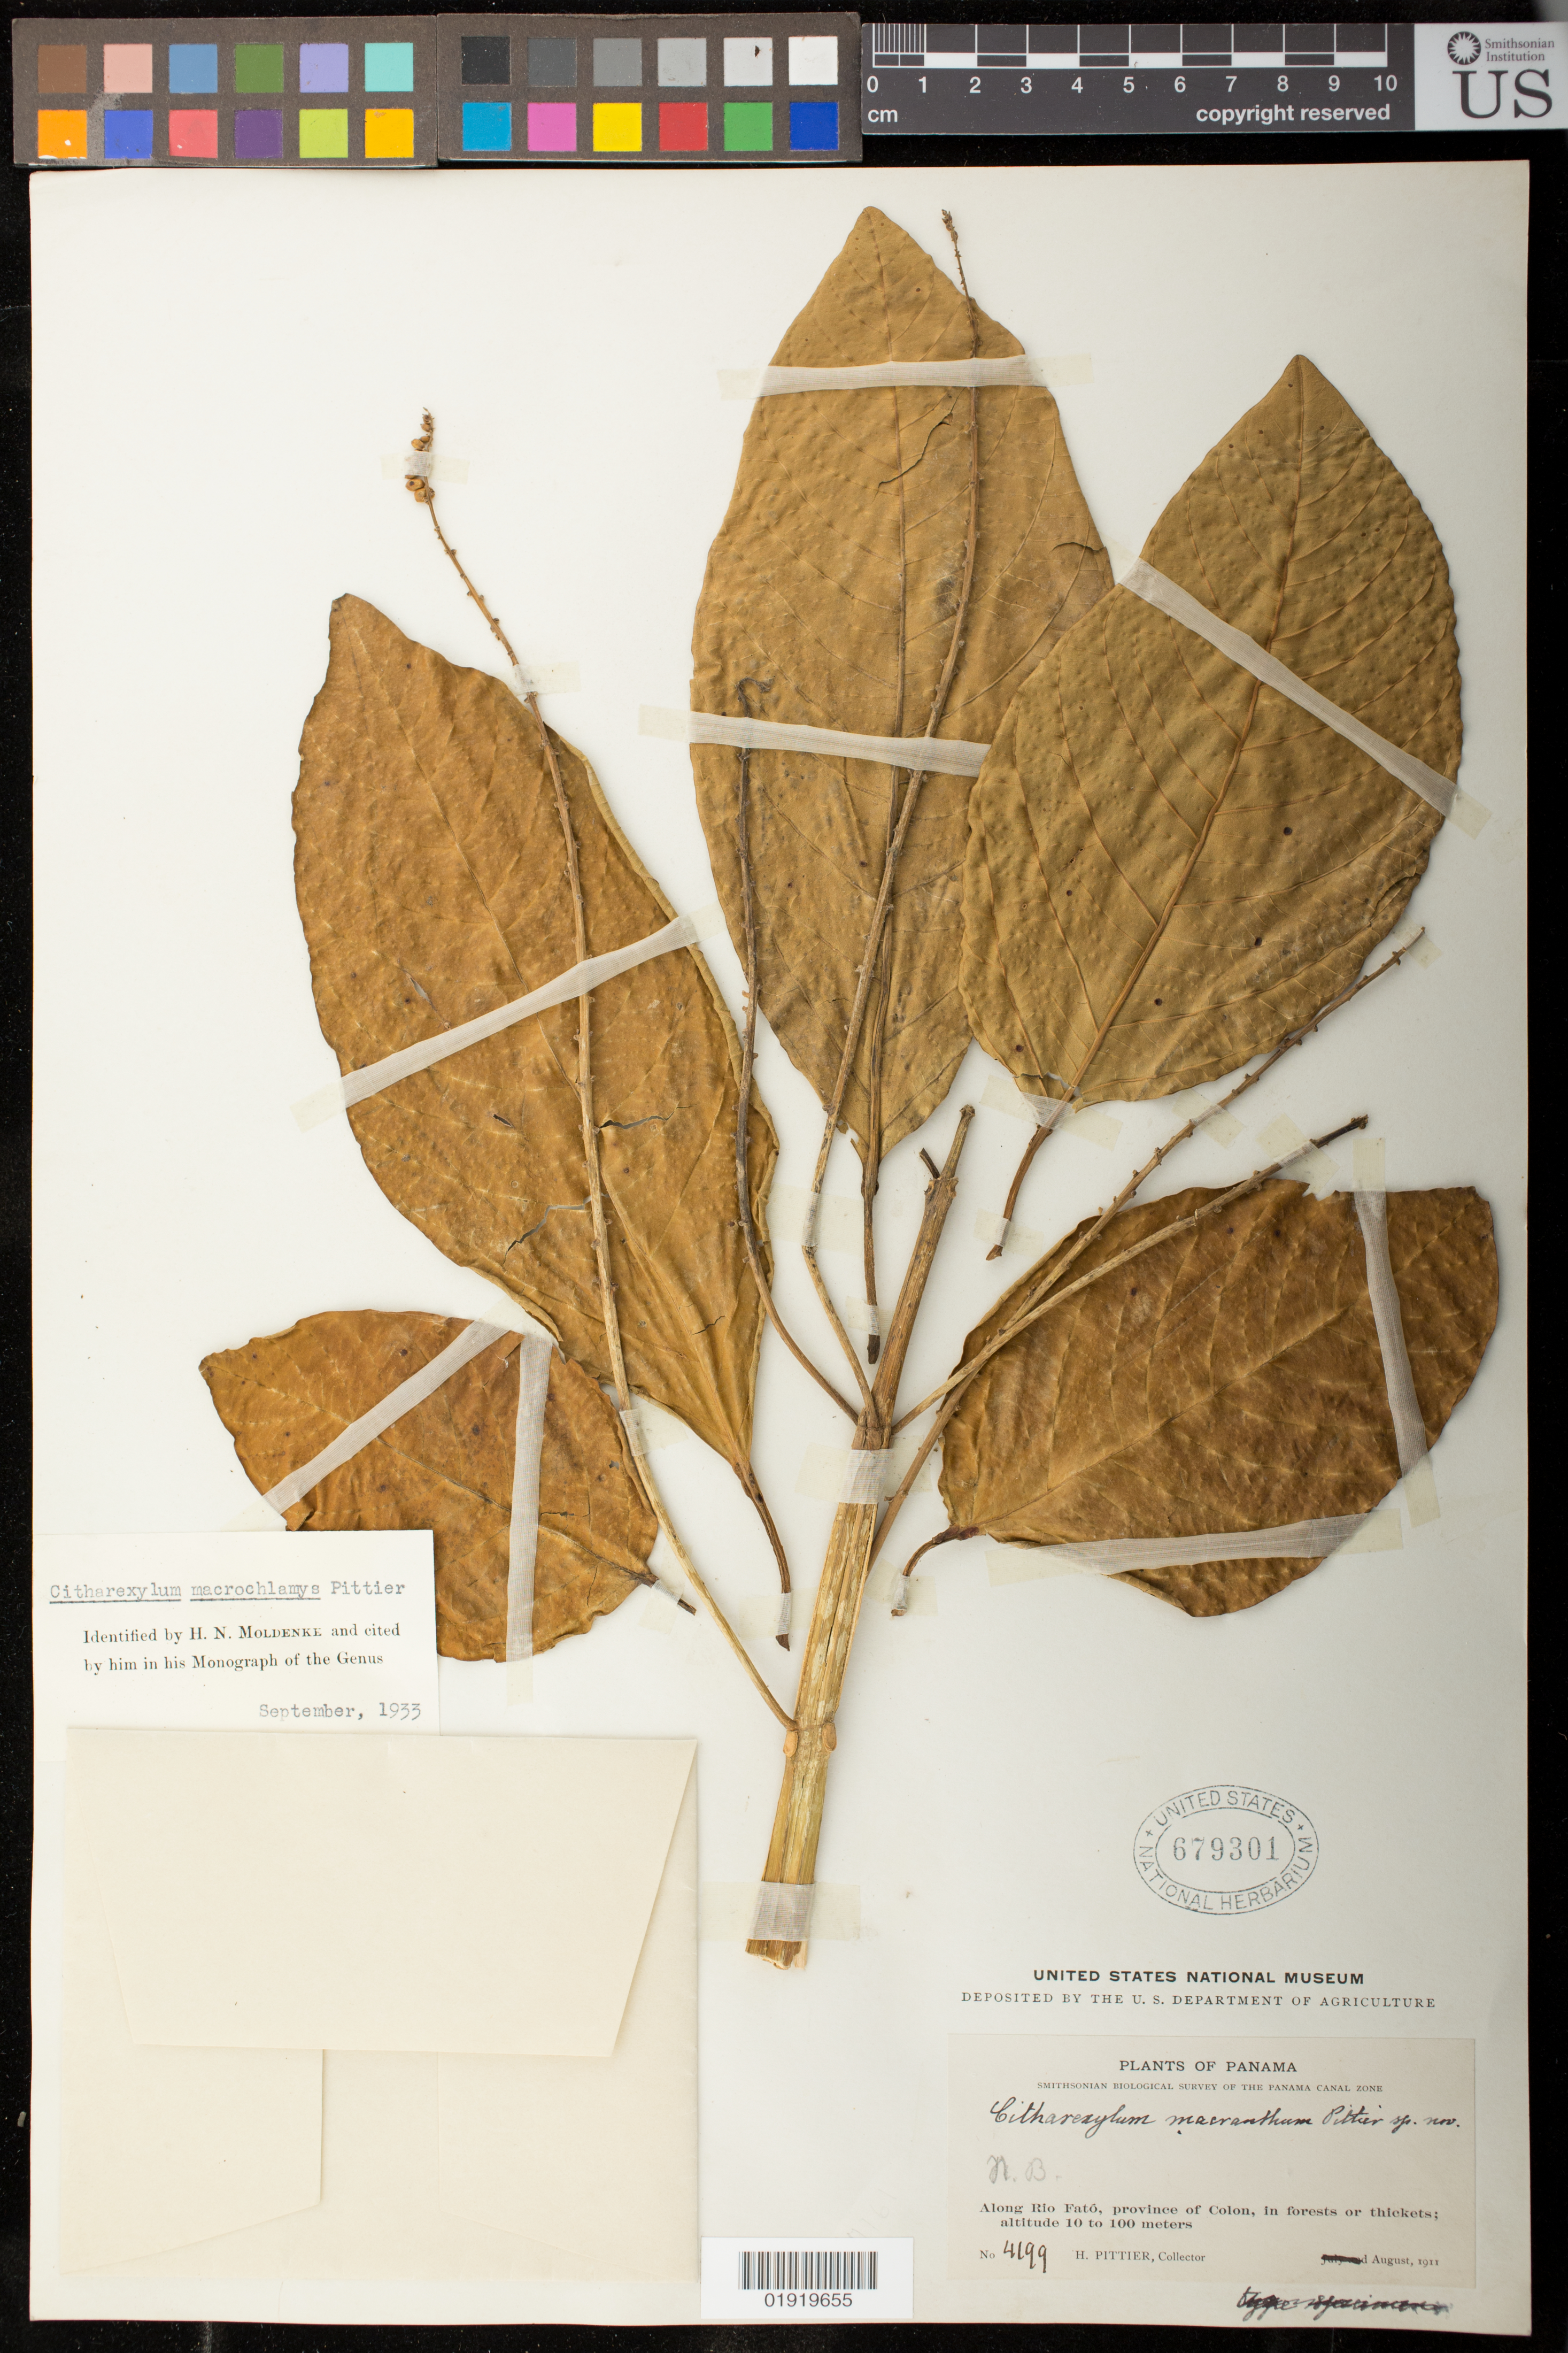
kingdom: Plantae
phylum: Tracheophyta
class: Magnoliopsida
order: Lamiales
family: Verbenaceae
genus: Citharexylum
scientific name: Citharexylum macranthum Pittier, nom. illeg.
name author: Pittier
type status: Syntype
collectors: H. F. Pittier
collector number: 4199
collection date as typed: Aug 1911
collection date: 1911-08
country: Panama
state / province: Colón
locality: Along Rio Fató, province of Colon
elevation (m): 10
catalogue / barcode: US 679301